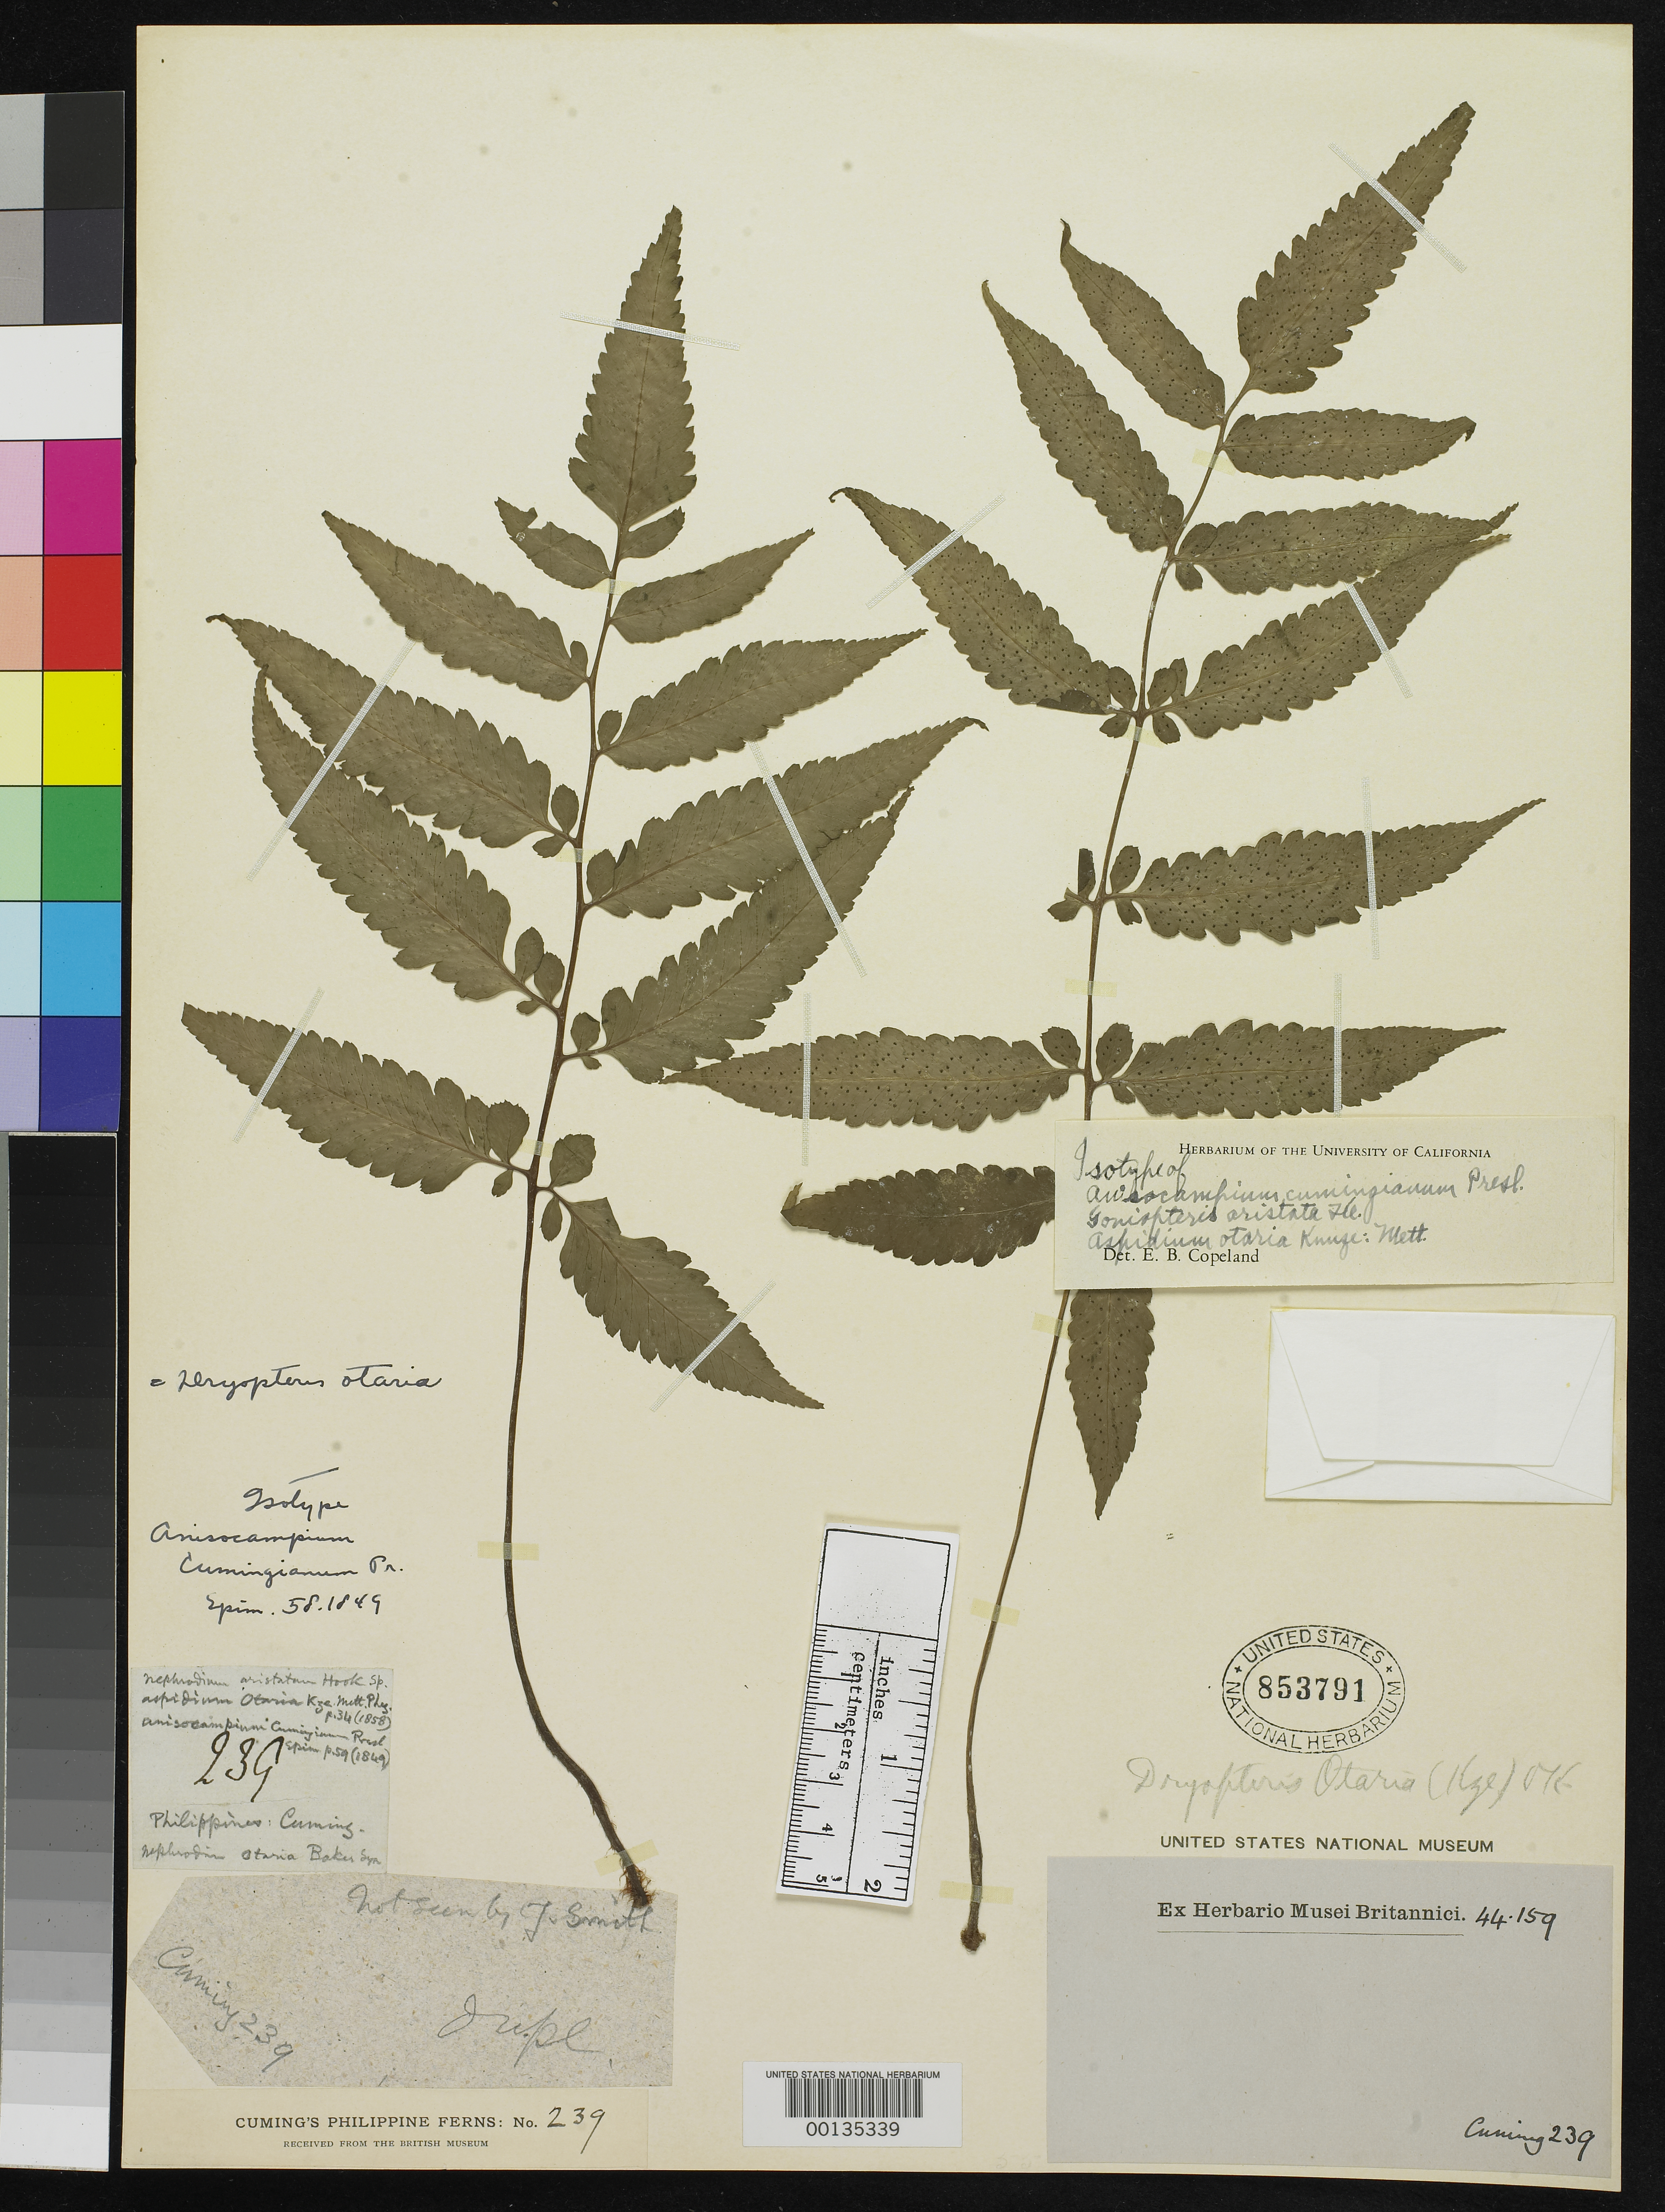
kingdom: Plantae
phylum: Tracheophyta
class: Polypodiopsida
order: Polypodiales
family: Athyriaceae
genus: Anisocampium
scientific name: Anisocampium cumingianum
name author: C. Presl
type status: Type Collection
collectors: H. Cuming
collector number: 239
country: Philippines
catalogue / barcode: US 853791